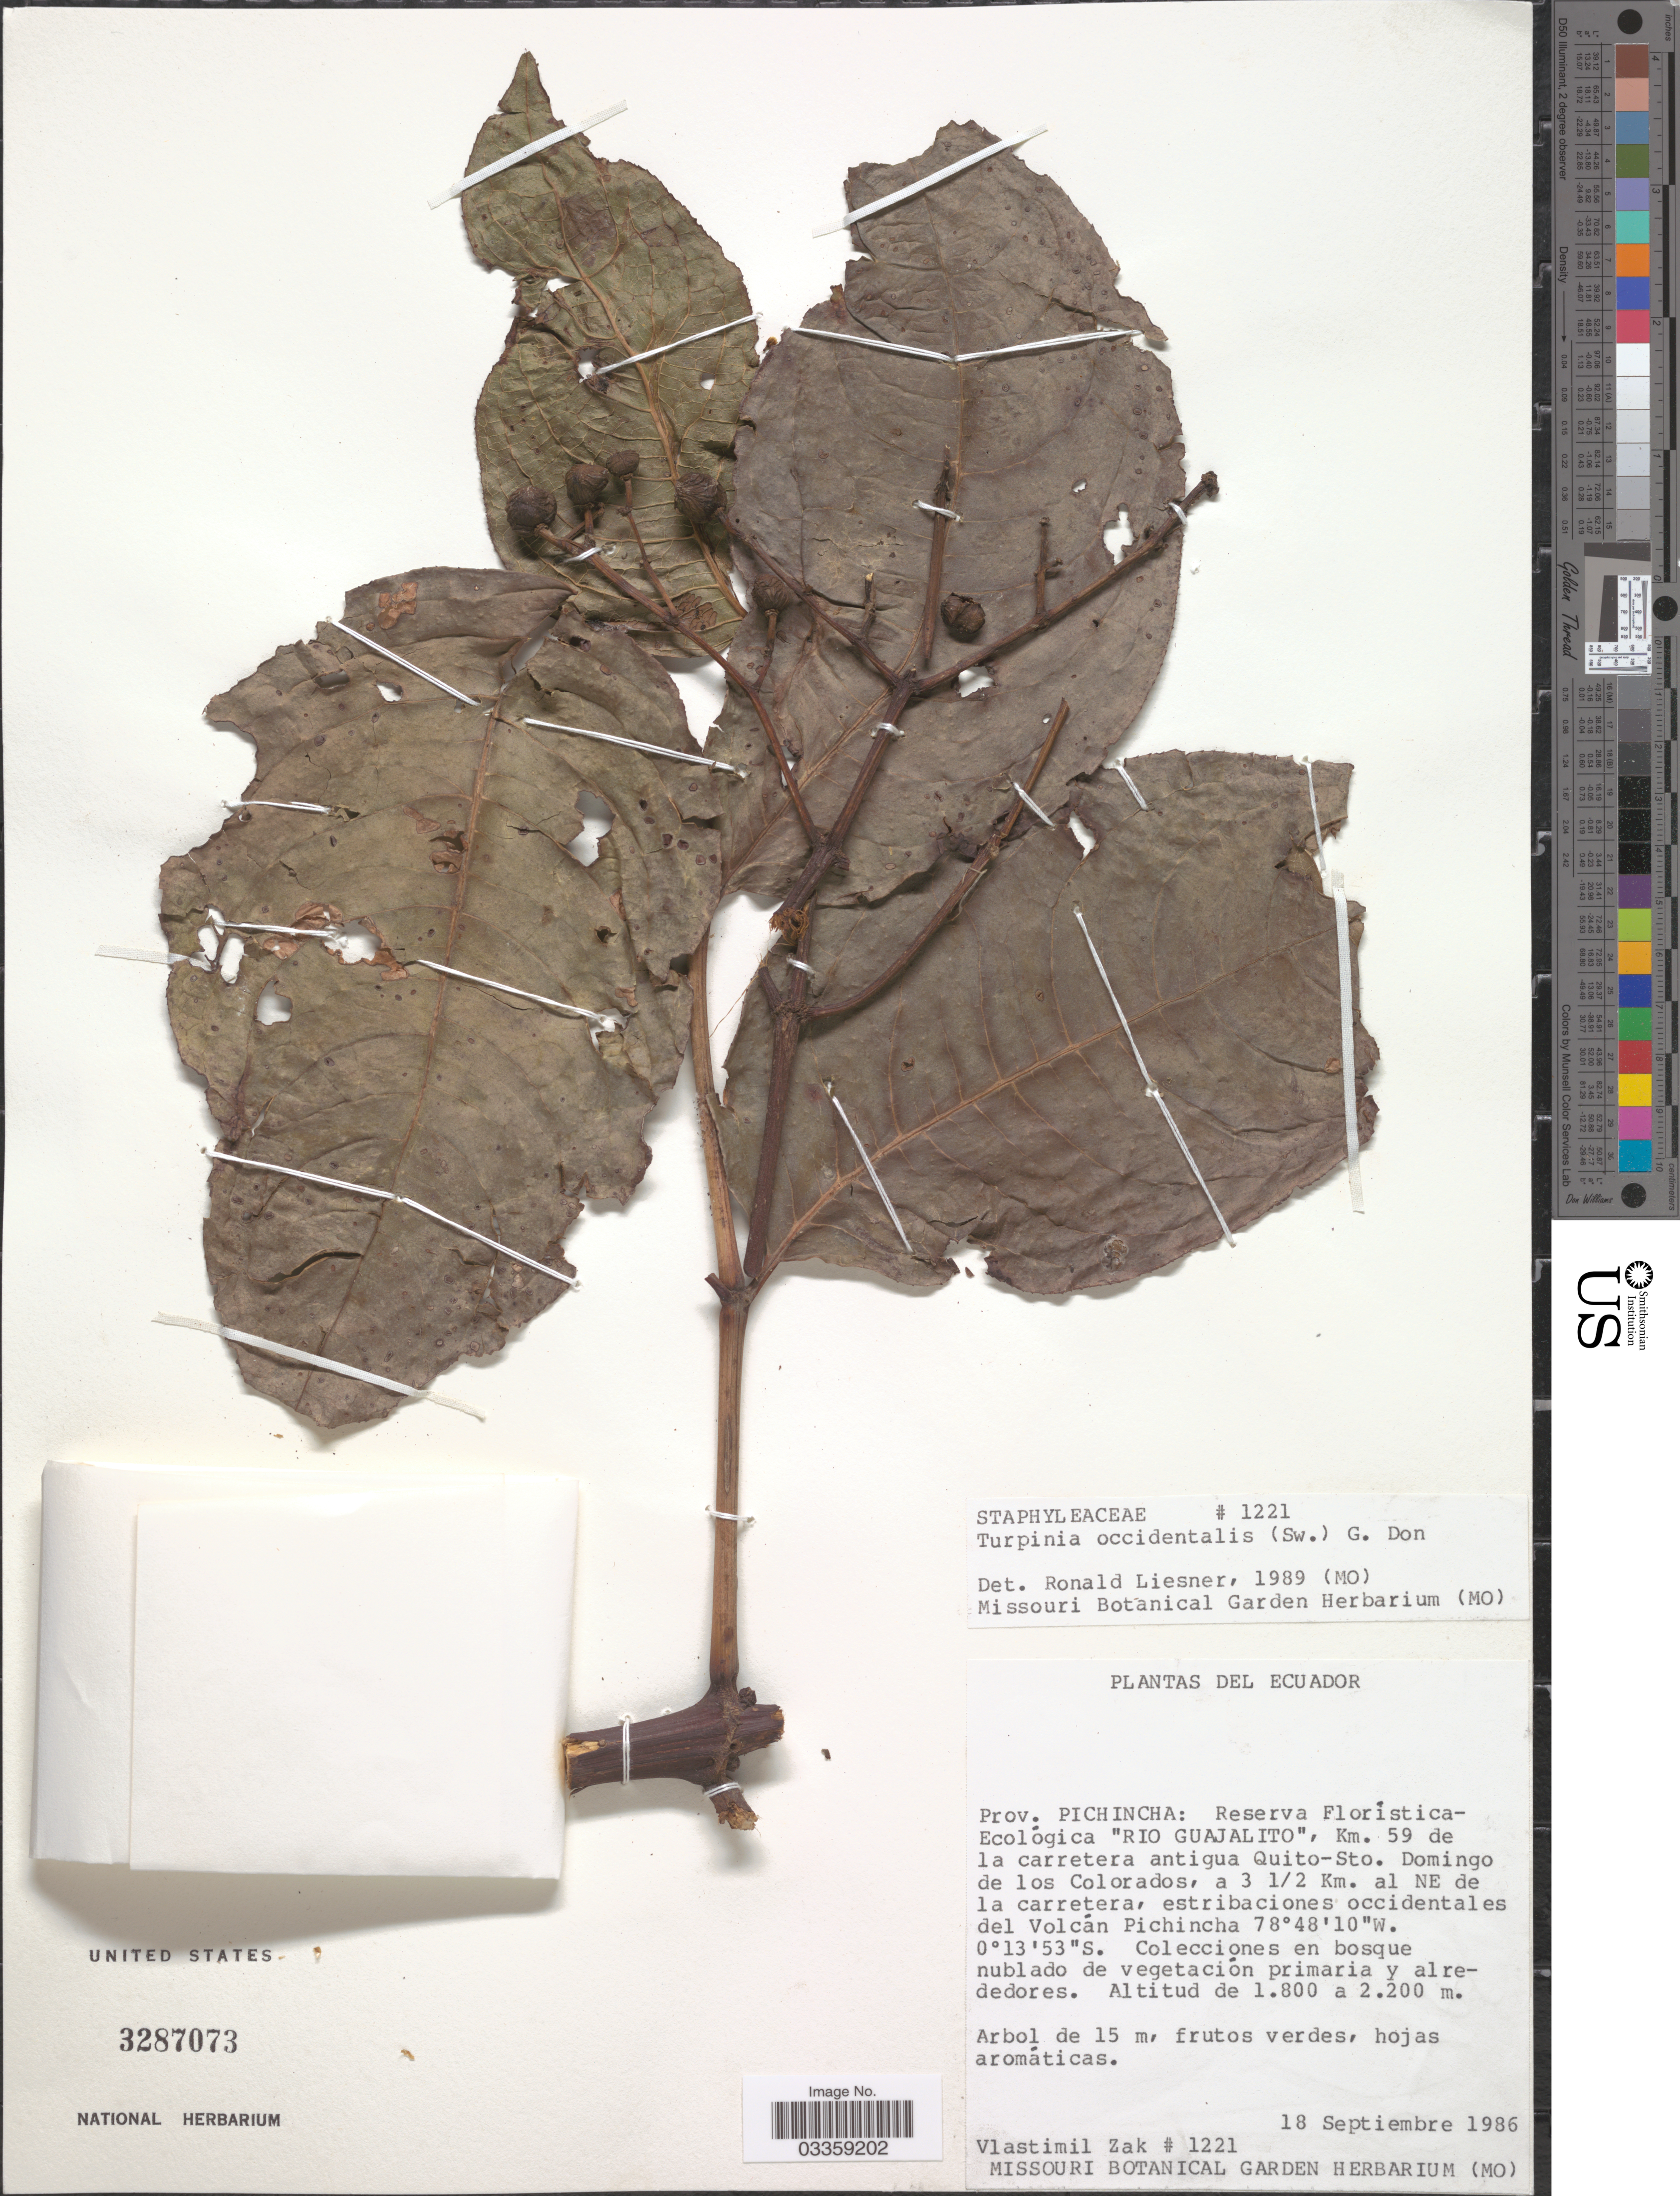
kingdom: Plantae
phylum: Tracheophyta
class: Magnoliopsida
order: Crossosomatales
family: Staphyleaceae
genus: Turpinia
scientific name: Turpinia occidentalis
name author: (Sw.) G. Don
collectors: V. Zak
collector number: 1221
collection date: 1986-09-18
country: Ecuador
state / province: Pichincha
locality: Reserva Florística-Ecológica "Rio Guajalito", Km. 59 de la carretera antigua Quito-Sto. Domingo de los Colorados, a 3 ½ Km. al NE de la carretera, estribaciones occidentalis del Volcán Pichincha.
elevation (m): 1800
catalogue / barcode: US 3287073